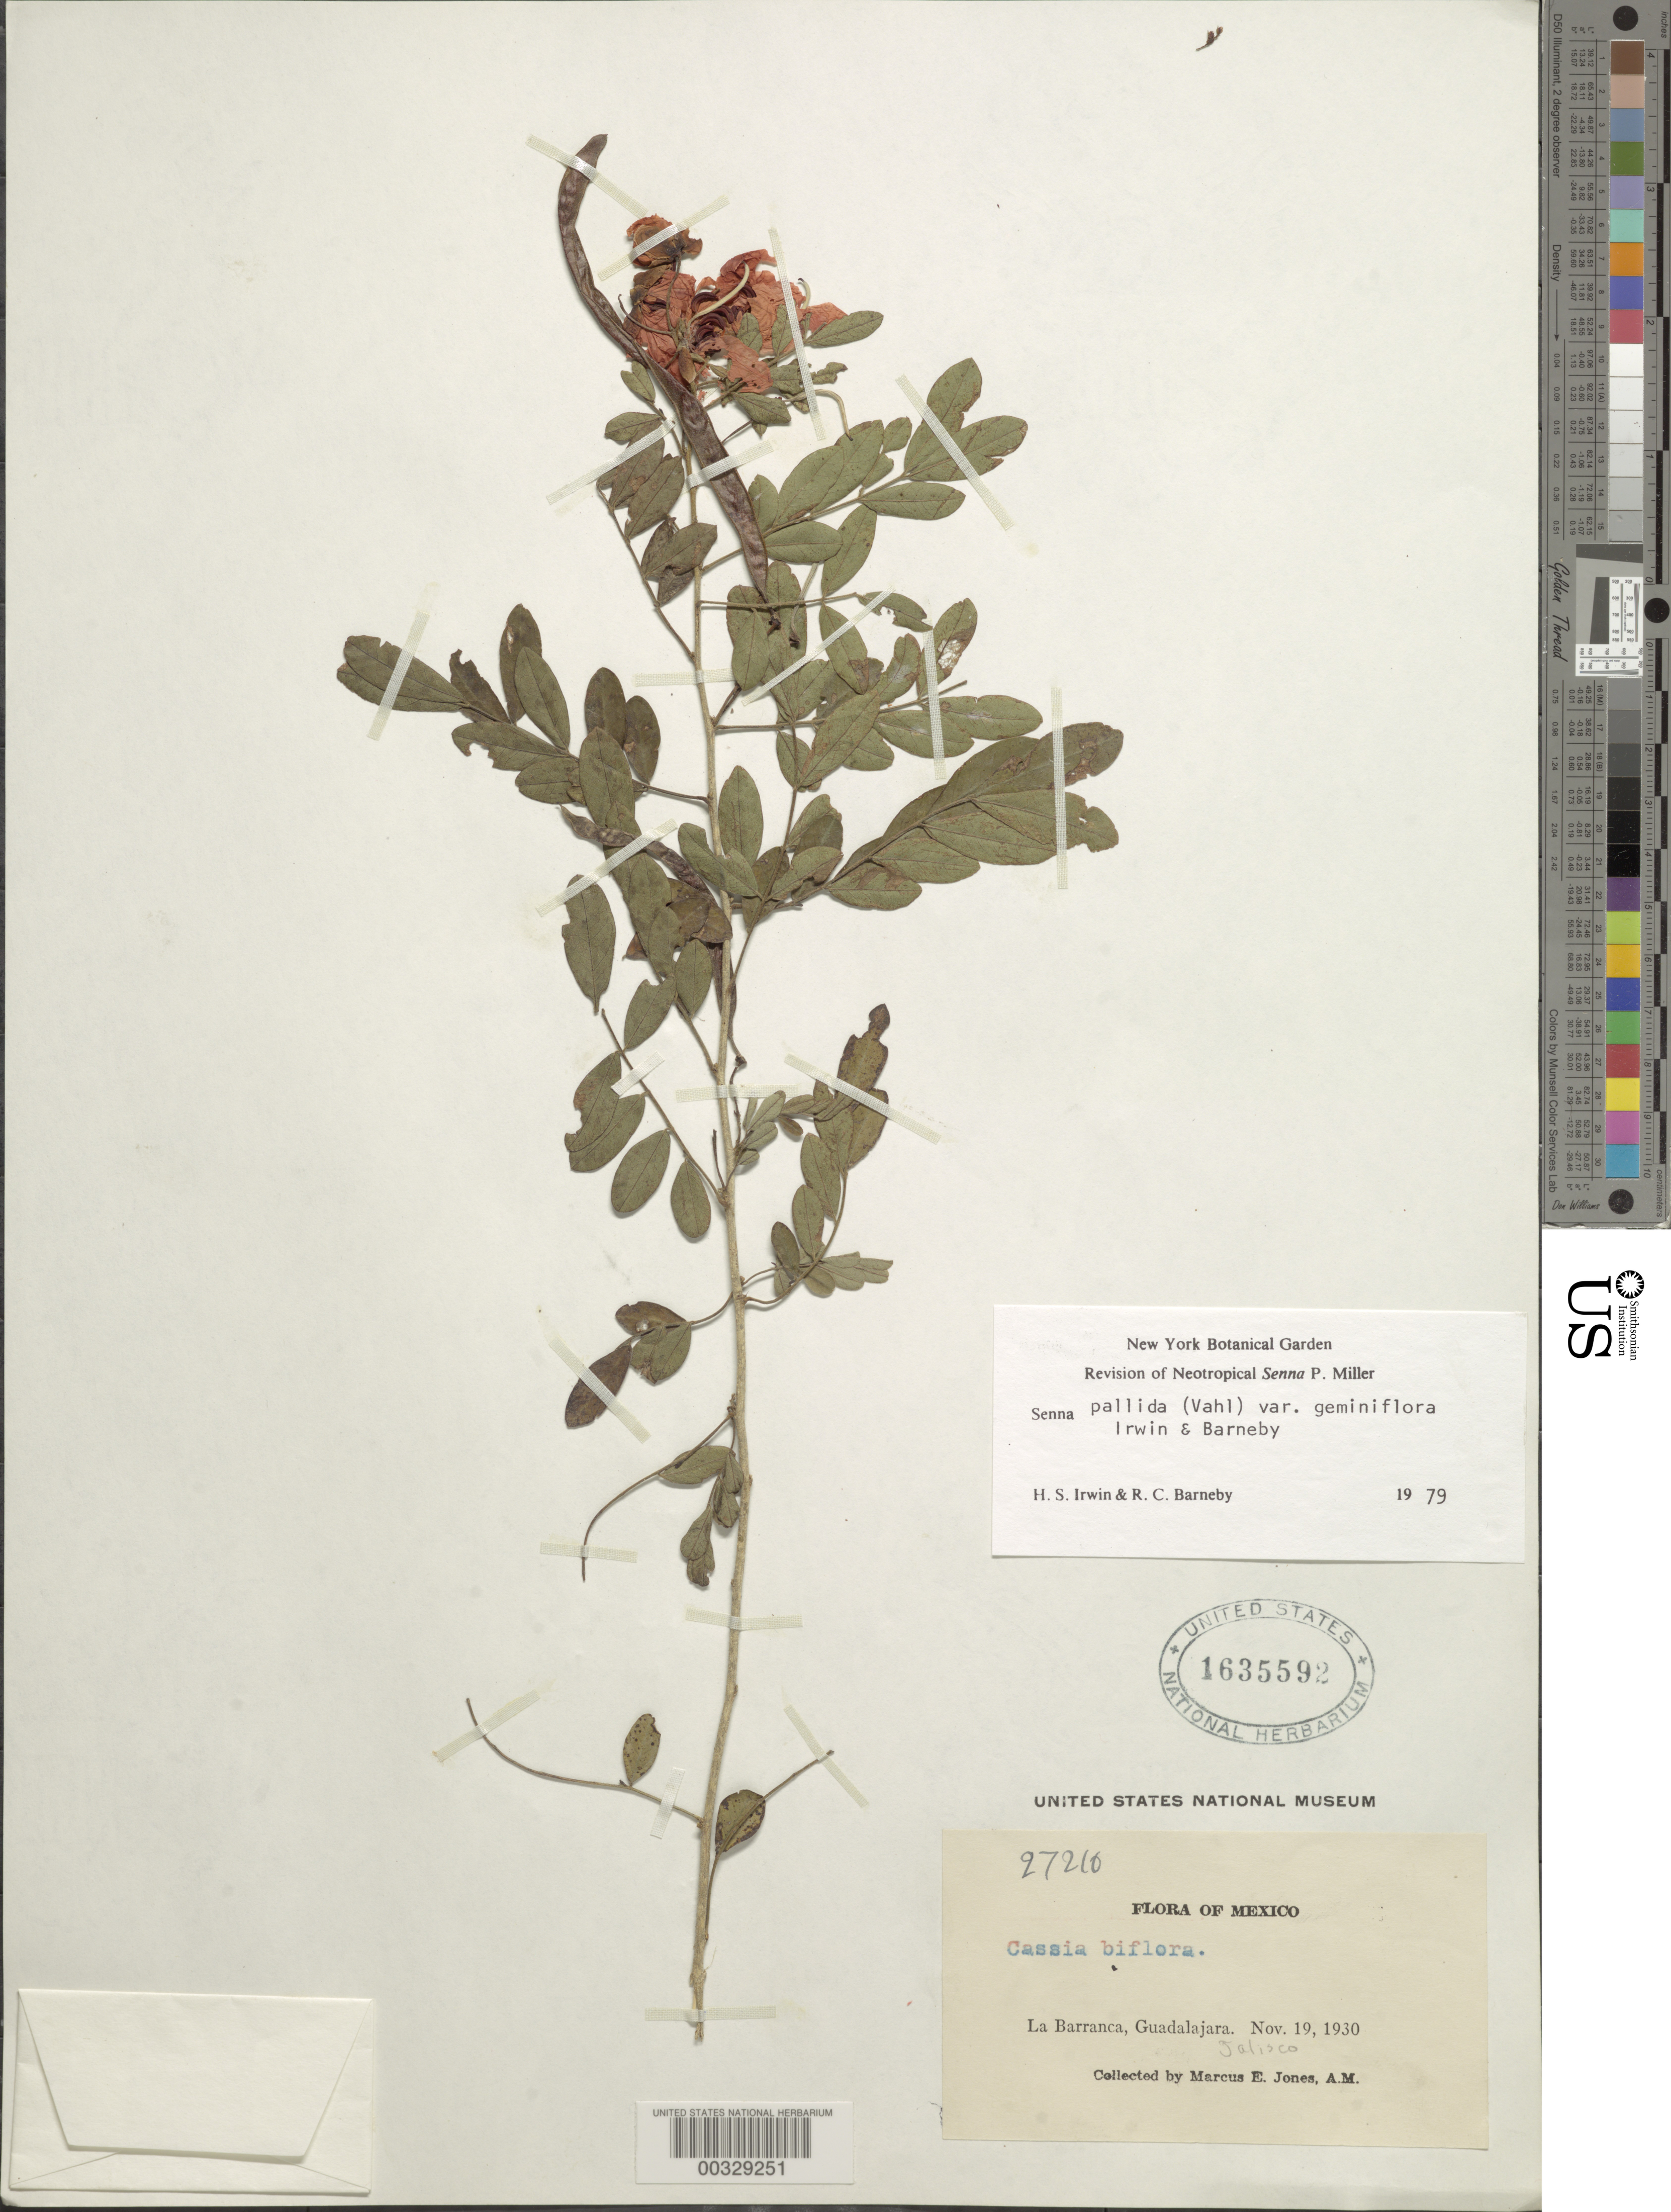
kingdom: Plantae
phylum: Tracheophyta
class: Magnoliopsida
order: Fabales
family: Fabaceae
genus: Senna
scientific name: Senna pallida var. geminiflora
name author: H.S. Irwin & Barneby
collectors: M. E. Jones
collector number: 27210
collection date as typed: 19 Nov 1930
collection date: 1930-11-19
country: Mexico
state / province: Jalisco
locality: La barranca, Guadalajara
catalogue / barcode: US 1635592